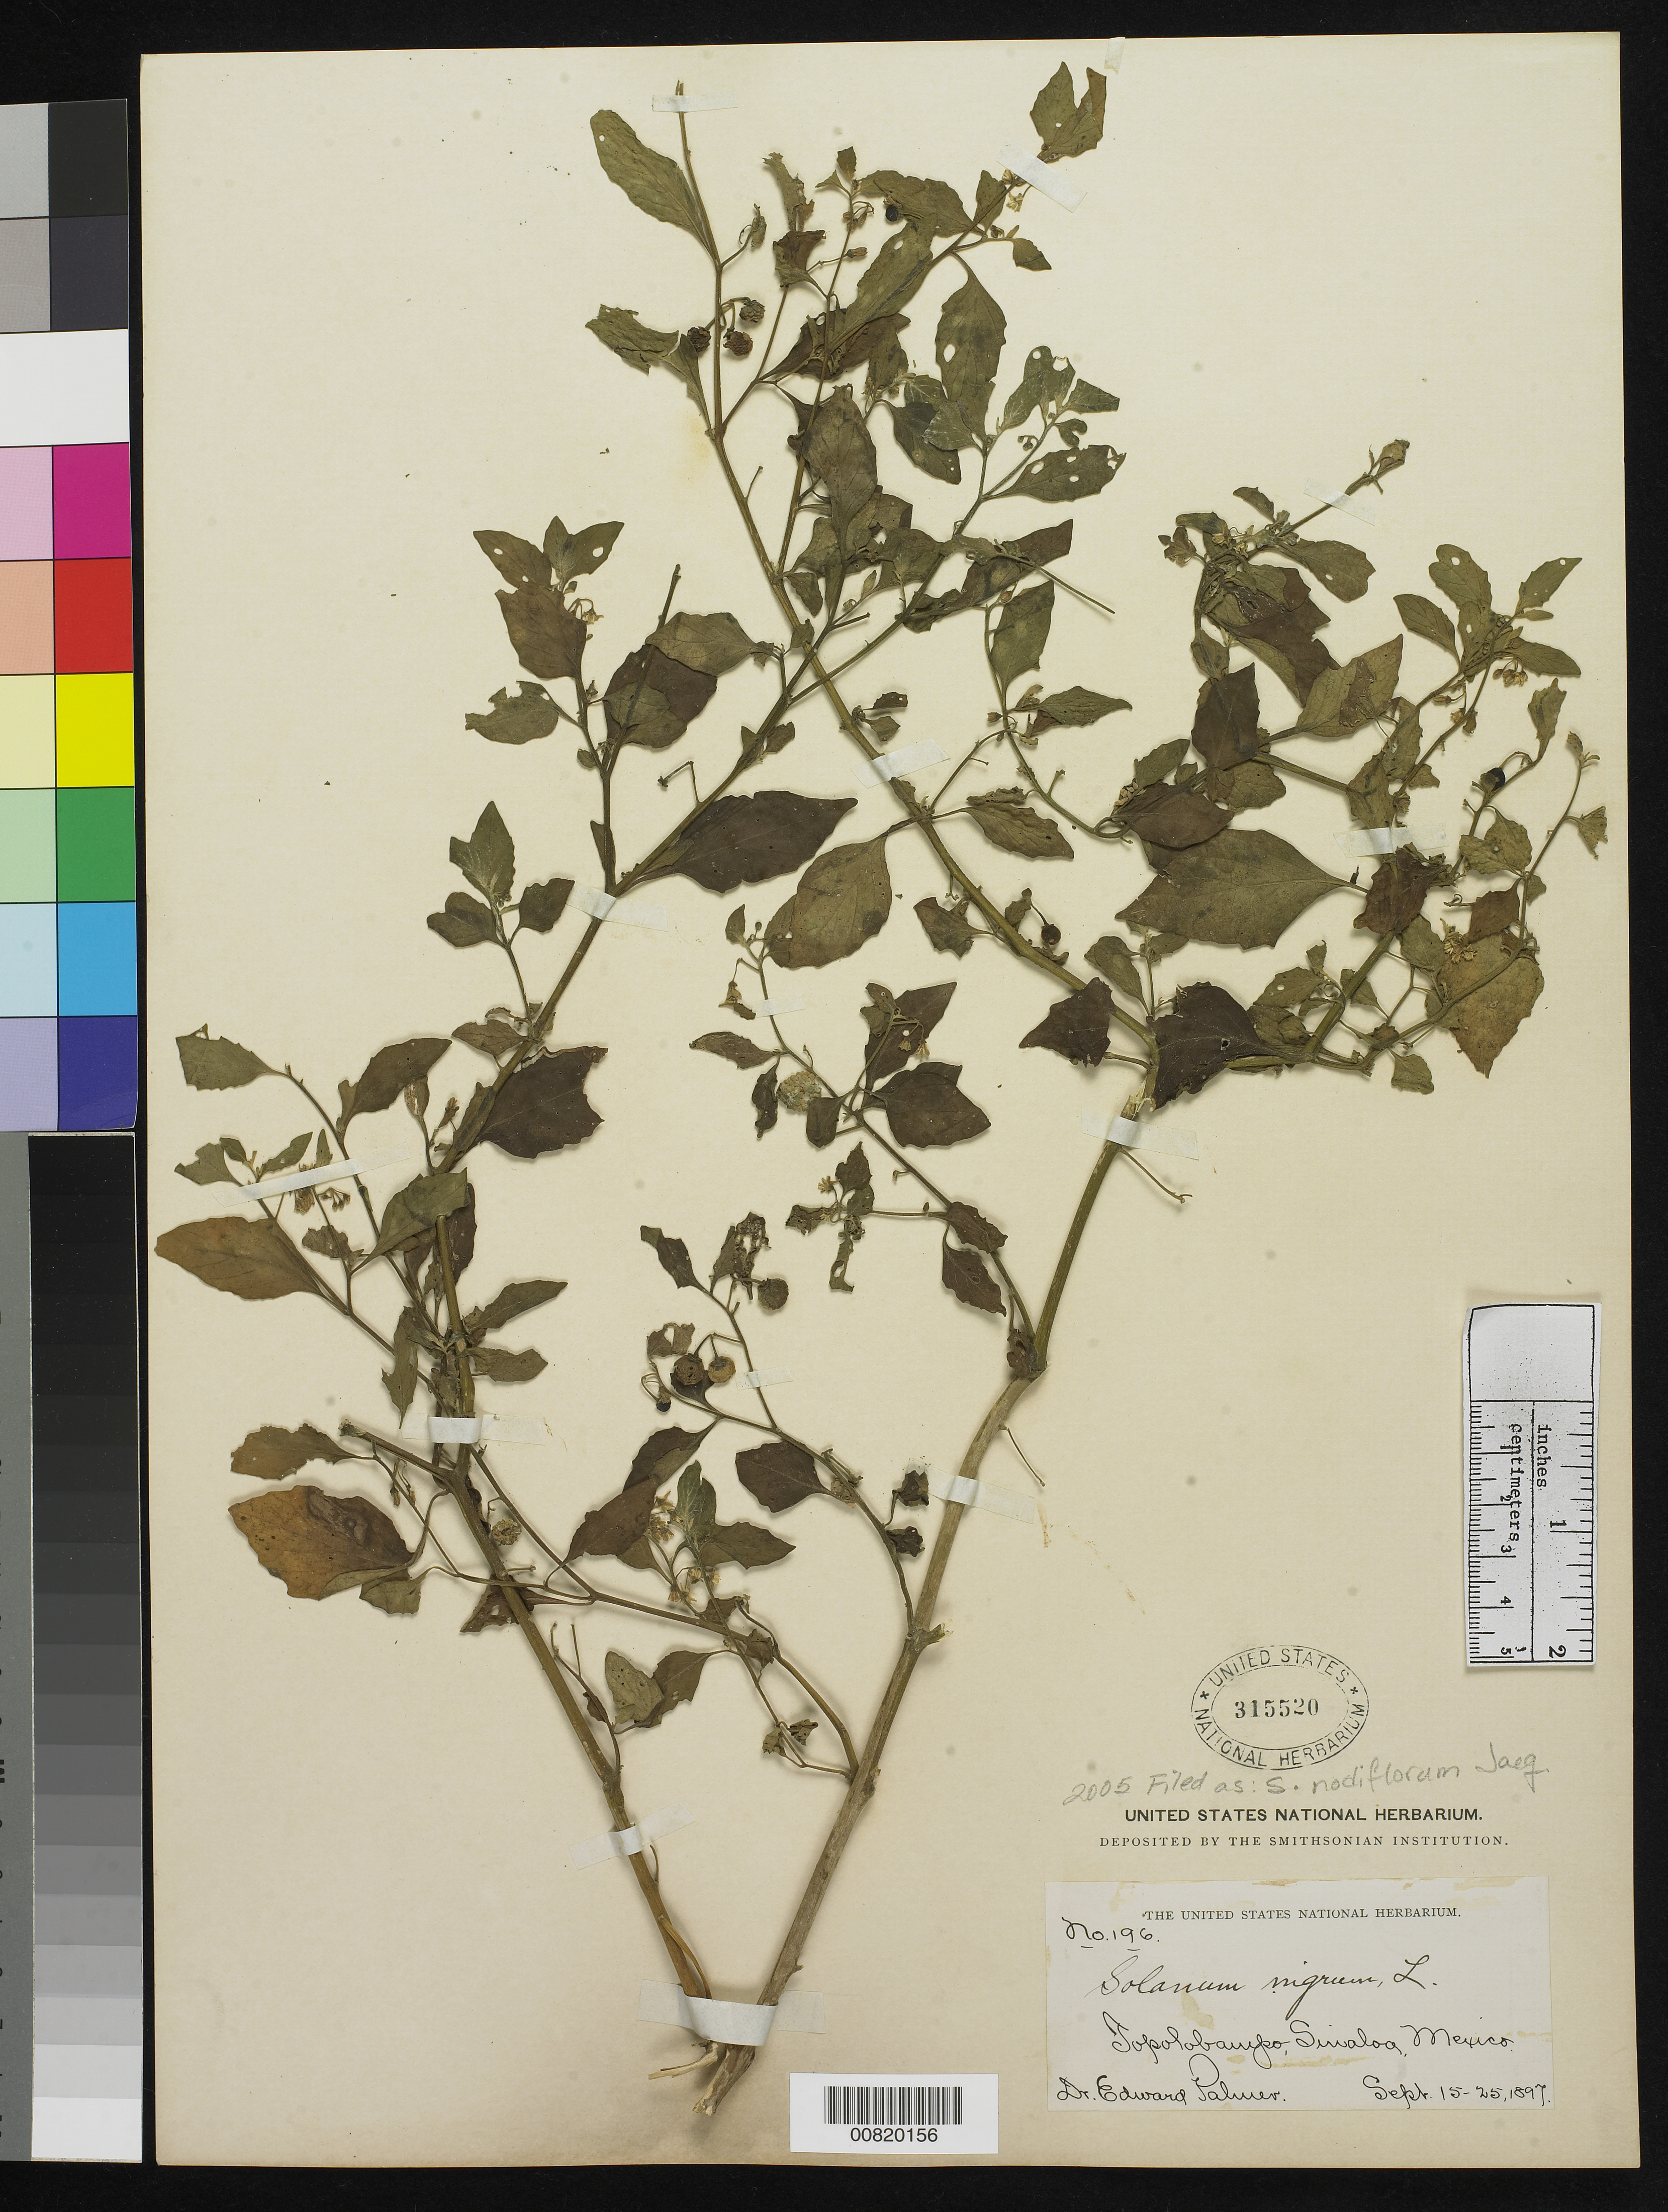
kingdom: Plantae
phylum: Tracheophyta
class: Magnoliopsida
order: Solanales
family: Solanaceae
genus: Solanum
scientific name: Solanum americanum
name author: Mill.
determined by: Knapp, S. D.; Särkinen, T.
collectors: E. Palmer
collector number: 196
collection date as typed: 15 Sep 1897 to 25 Sep 1897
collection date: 1897-09-15/1897-09-25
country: Mexico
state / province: Sinaloa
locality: Topolobampo, Sinaloa.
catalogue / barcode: US 315520